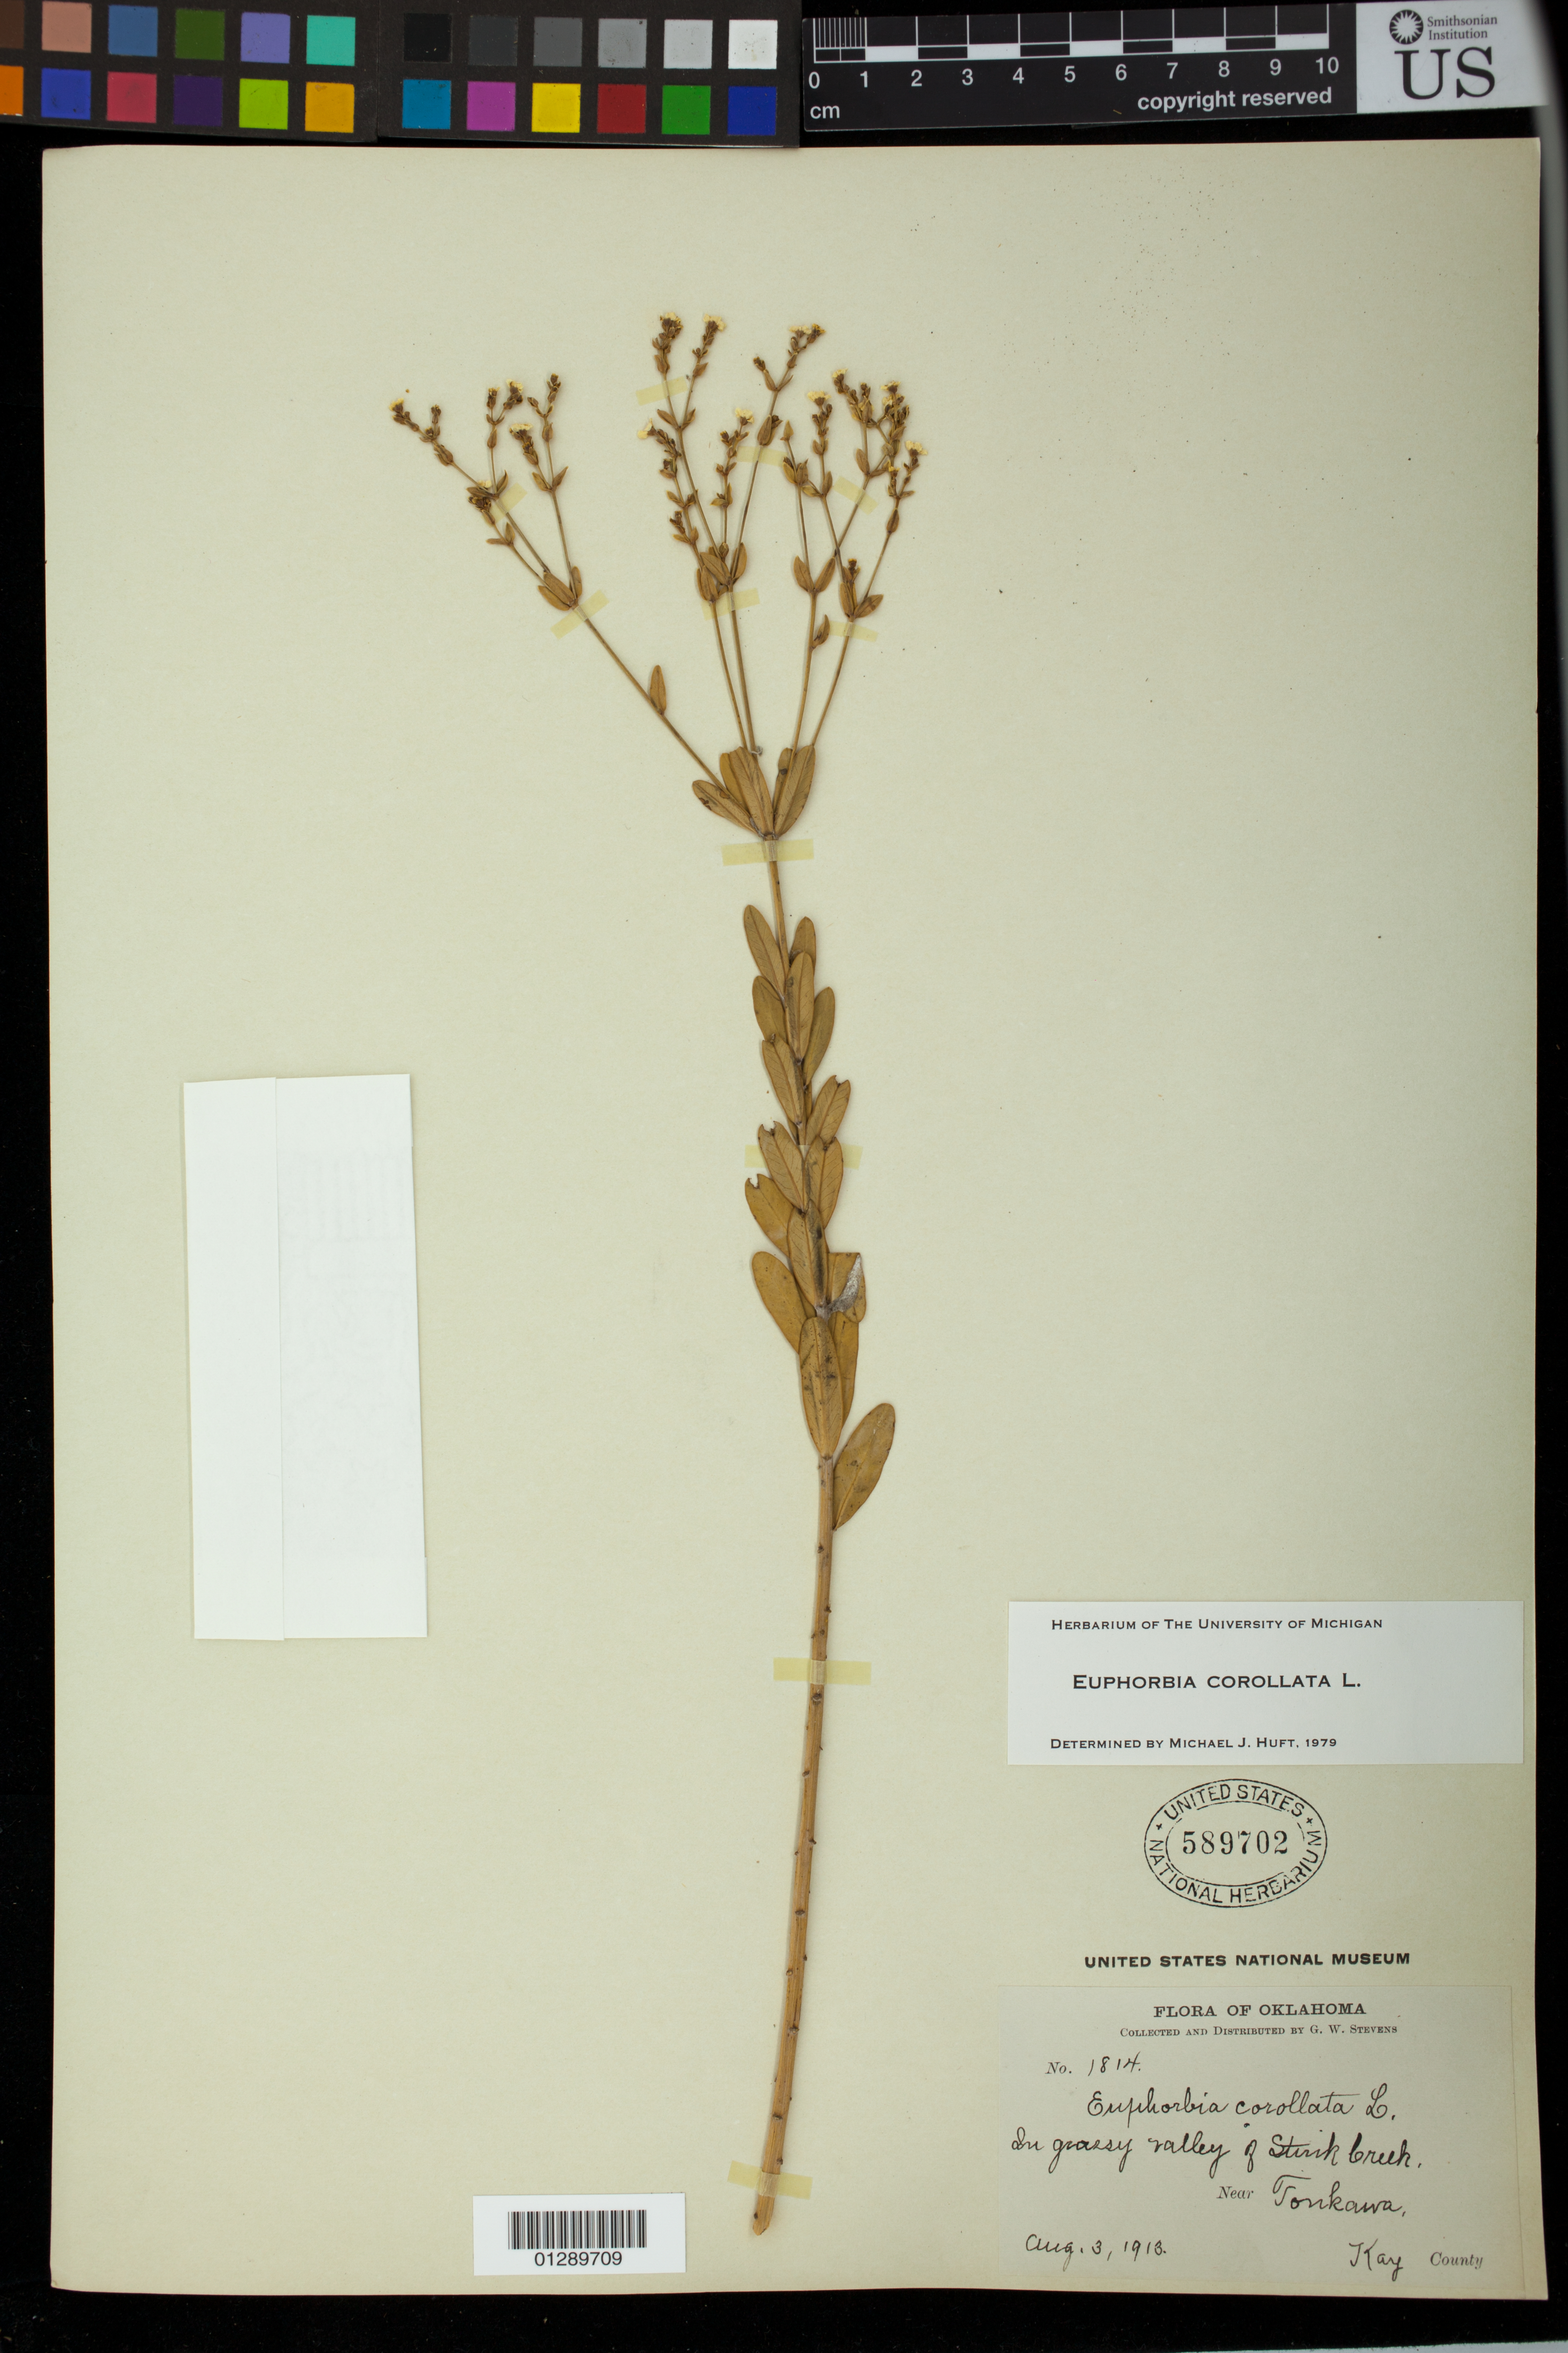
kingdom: Plantae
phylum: Tracheophyta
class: Magnoliopsida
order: Malpighiales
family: Euphorbiaceae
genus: Euphorbia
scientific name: Euphorbia corollata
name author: L.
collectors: G. W. Stevens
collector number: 1814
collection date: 1913-08-03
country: United States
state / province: Oklahoma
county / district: Kay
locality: In grassy valley of Stink Creek. Near Tonkawa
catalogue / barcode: US 589702